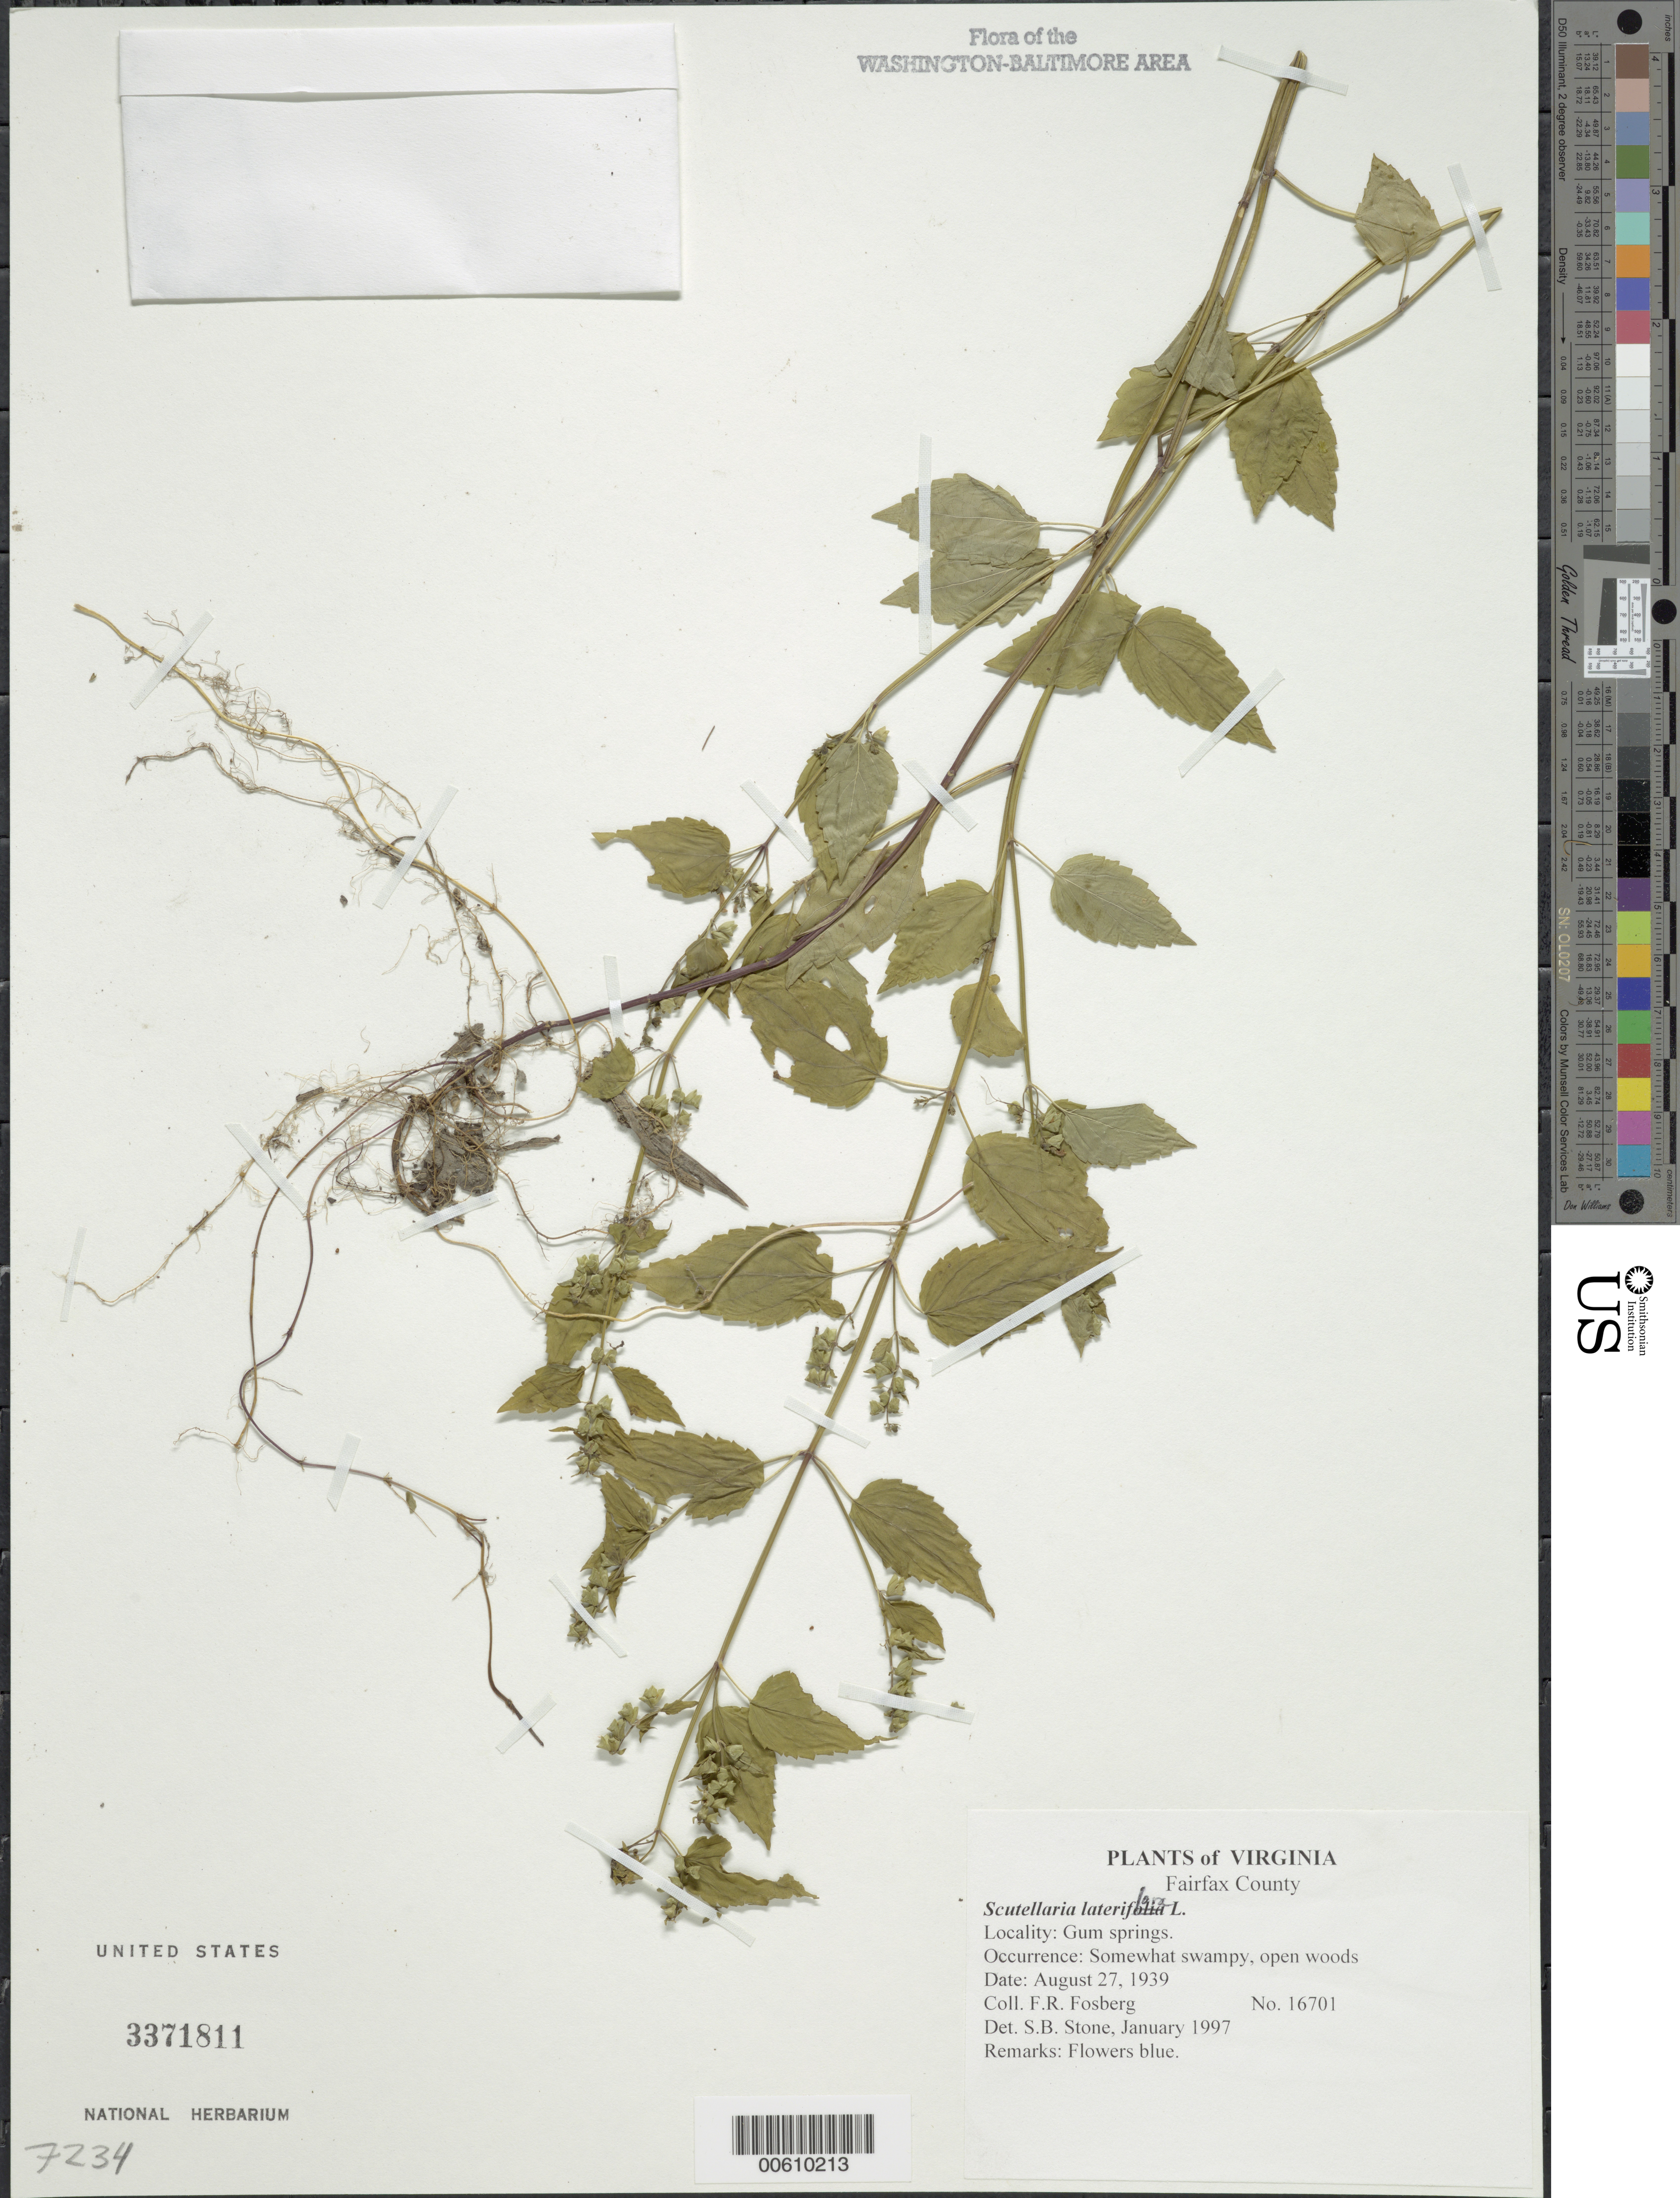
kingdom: Plantae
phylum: Tracheophyta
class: Magnoliopsida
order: Lamiales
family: Lamiaceae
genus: Scutellaria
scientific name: Scutellaria lateriflora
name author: L.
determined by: Stone, S. B.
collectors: F. R. Fosberg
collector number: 16701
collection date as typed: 27 Aug 1939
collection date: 1939-08-27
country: United States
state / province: Virginia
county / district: Fairfax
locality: Gum Springs.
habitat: Somewhat swampy, open woods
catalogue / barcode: US 3371811